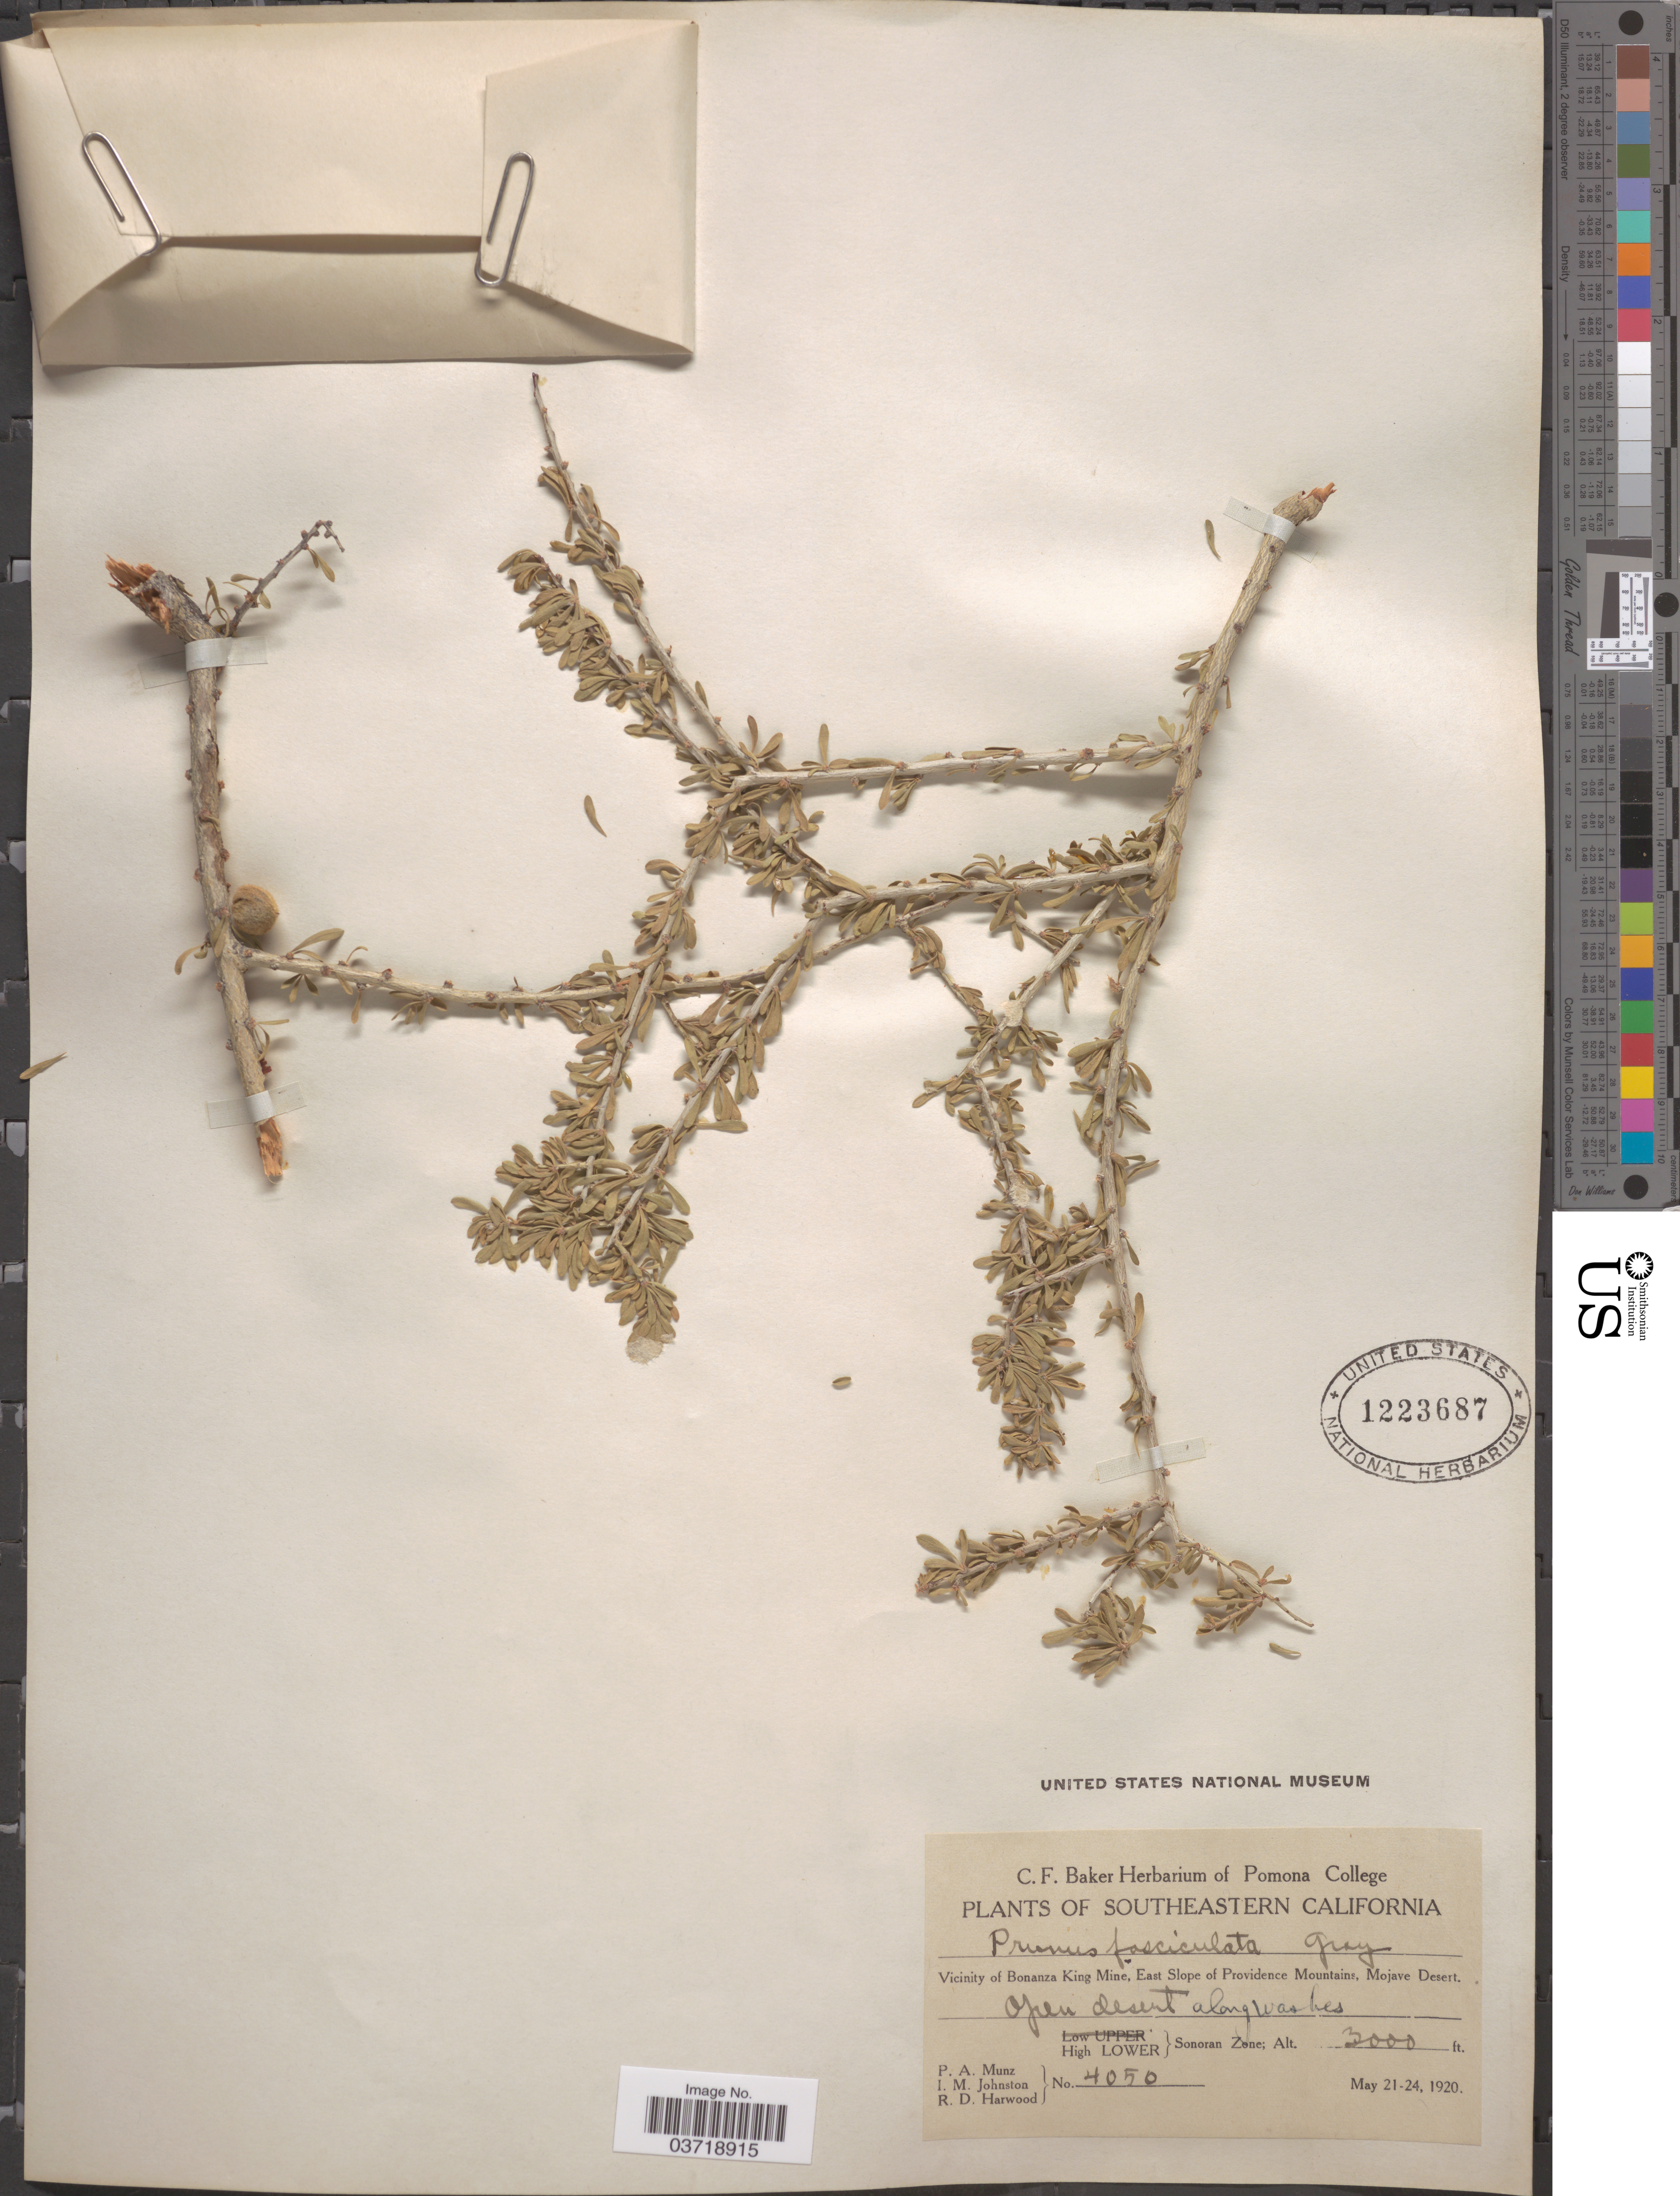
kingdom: Plantae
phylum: Tracheophyta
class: Magnoliopsida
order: Rosales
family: Rosaceae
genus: Prunus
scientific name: Prunus fasciculata var. fasciculata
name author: (Torr.) A. Gray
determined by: Strong, Mark T., (BOT), Smithsonian Institution - National Museum of Natural History (UNITED STATES)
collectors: P. A. Munz, I.M. Johnston & R. Harwood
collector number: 4050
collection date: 1920-05-21/1920-05-24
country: United States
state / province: California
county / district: San Bernardino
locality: Southeastern California. Vicinity of Bonanza King Mine, East Slope of Providence Mountains, Mojave Desert.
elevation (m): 914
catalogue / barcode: US 1223687